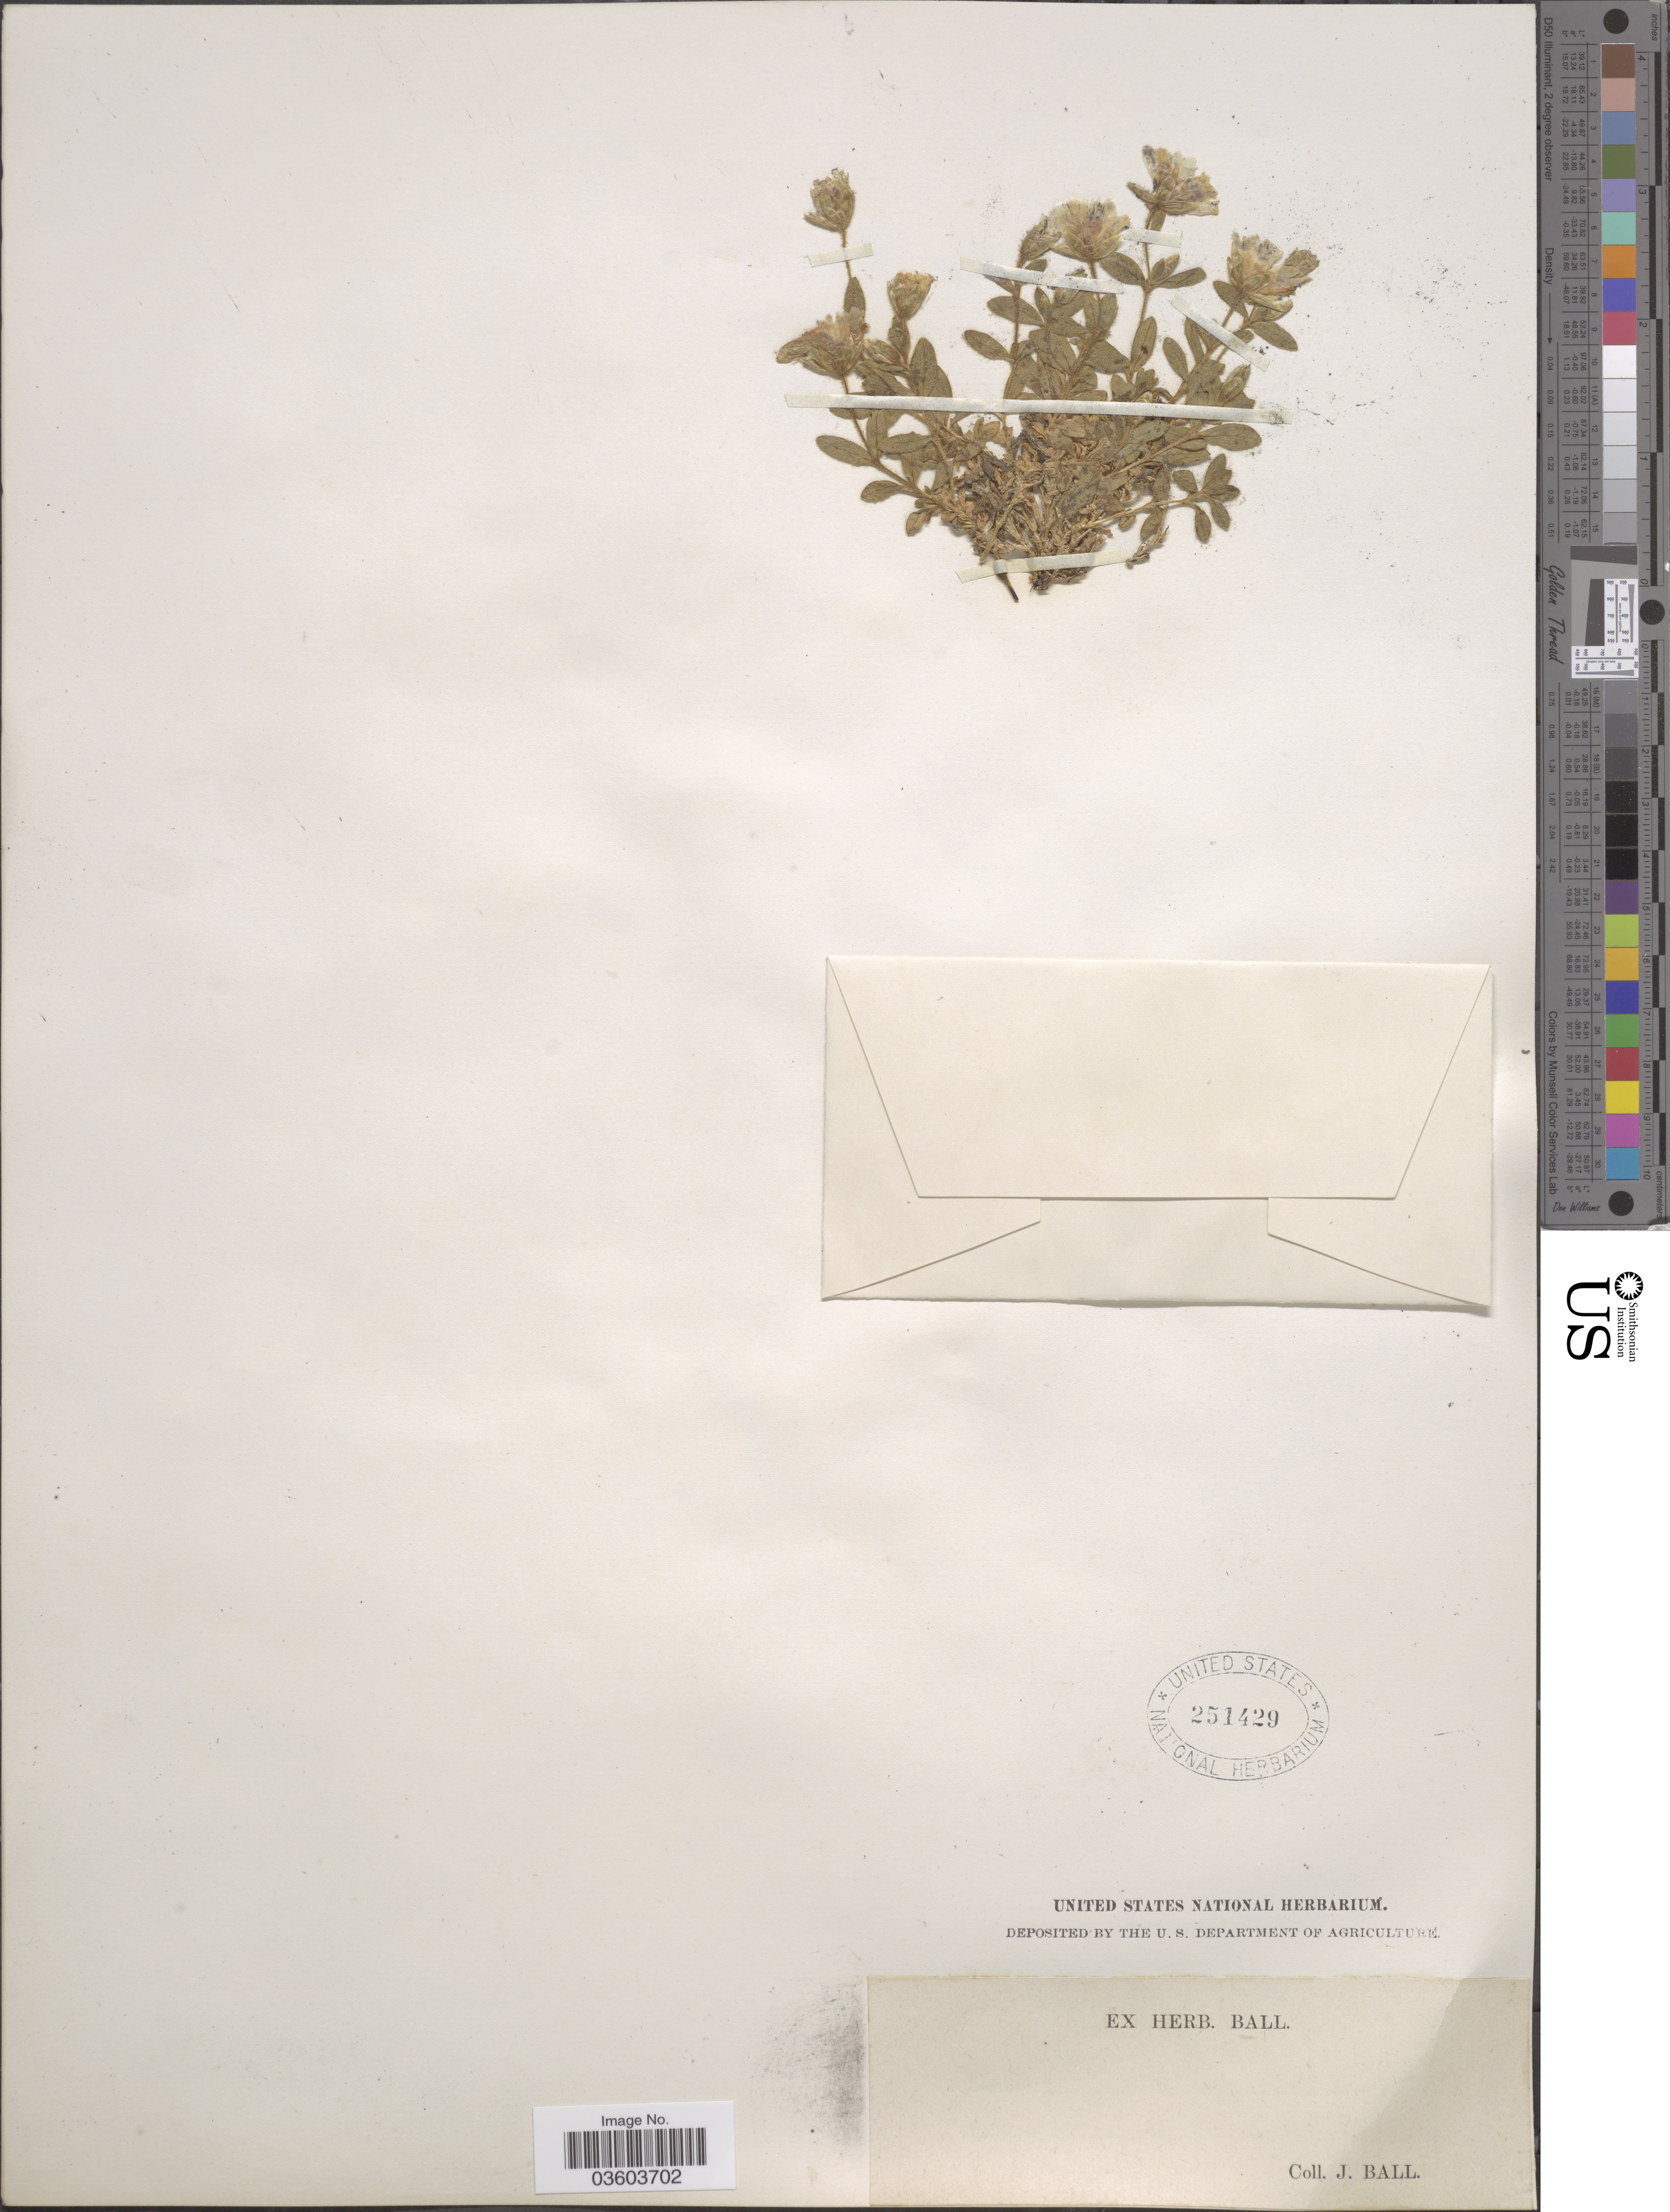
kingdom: Plantae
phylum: Tracheophyta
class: Magnoliopsida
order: Caryophyllales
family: Caryophyllaceae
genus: Cerastium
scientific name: Cerastium sp.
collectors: J. Ball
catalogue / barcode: US 251429